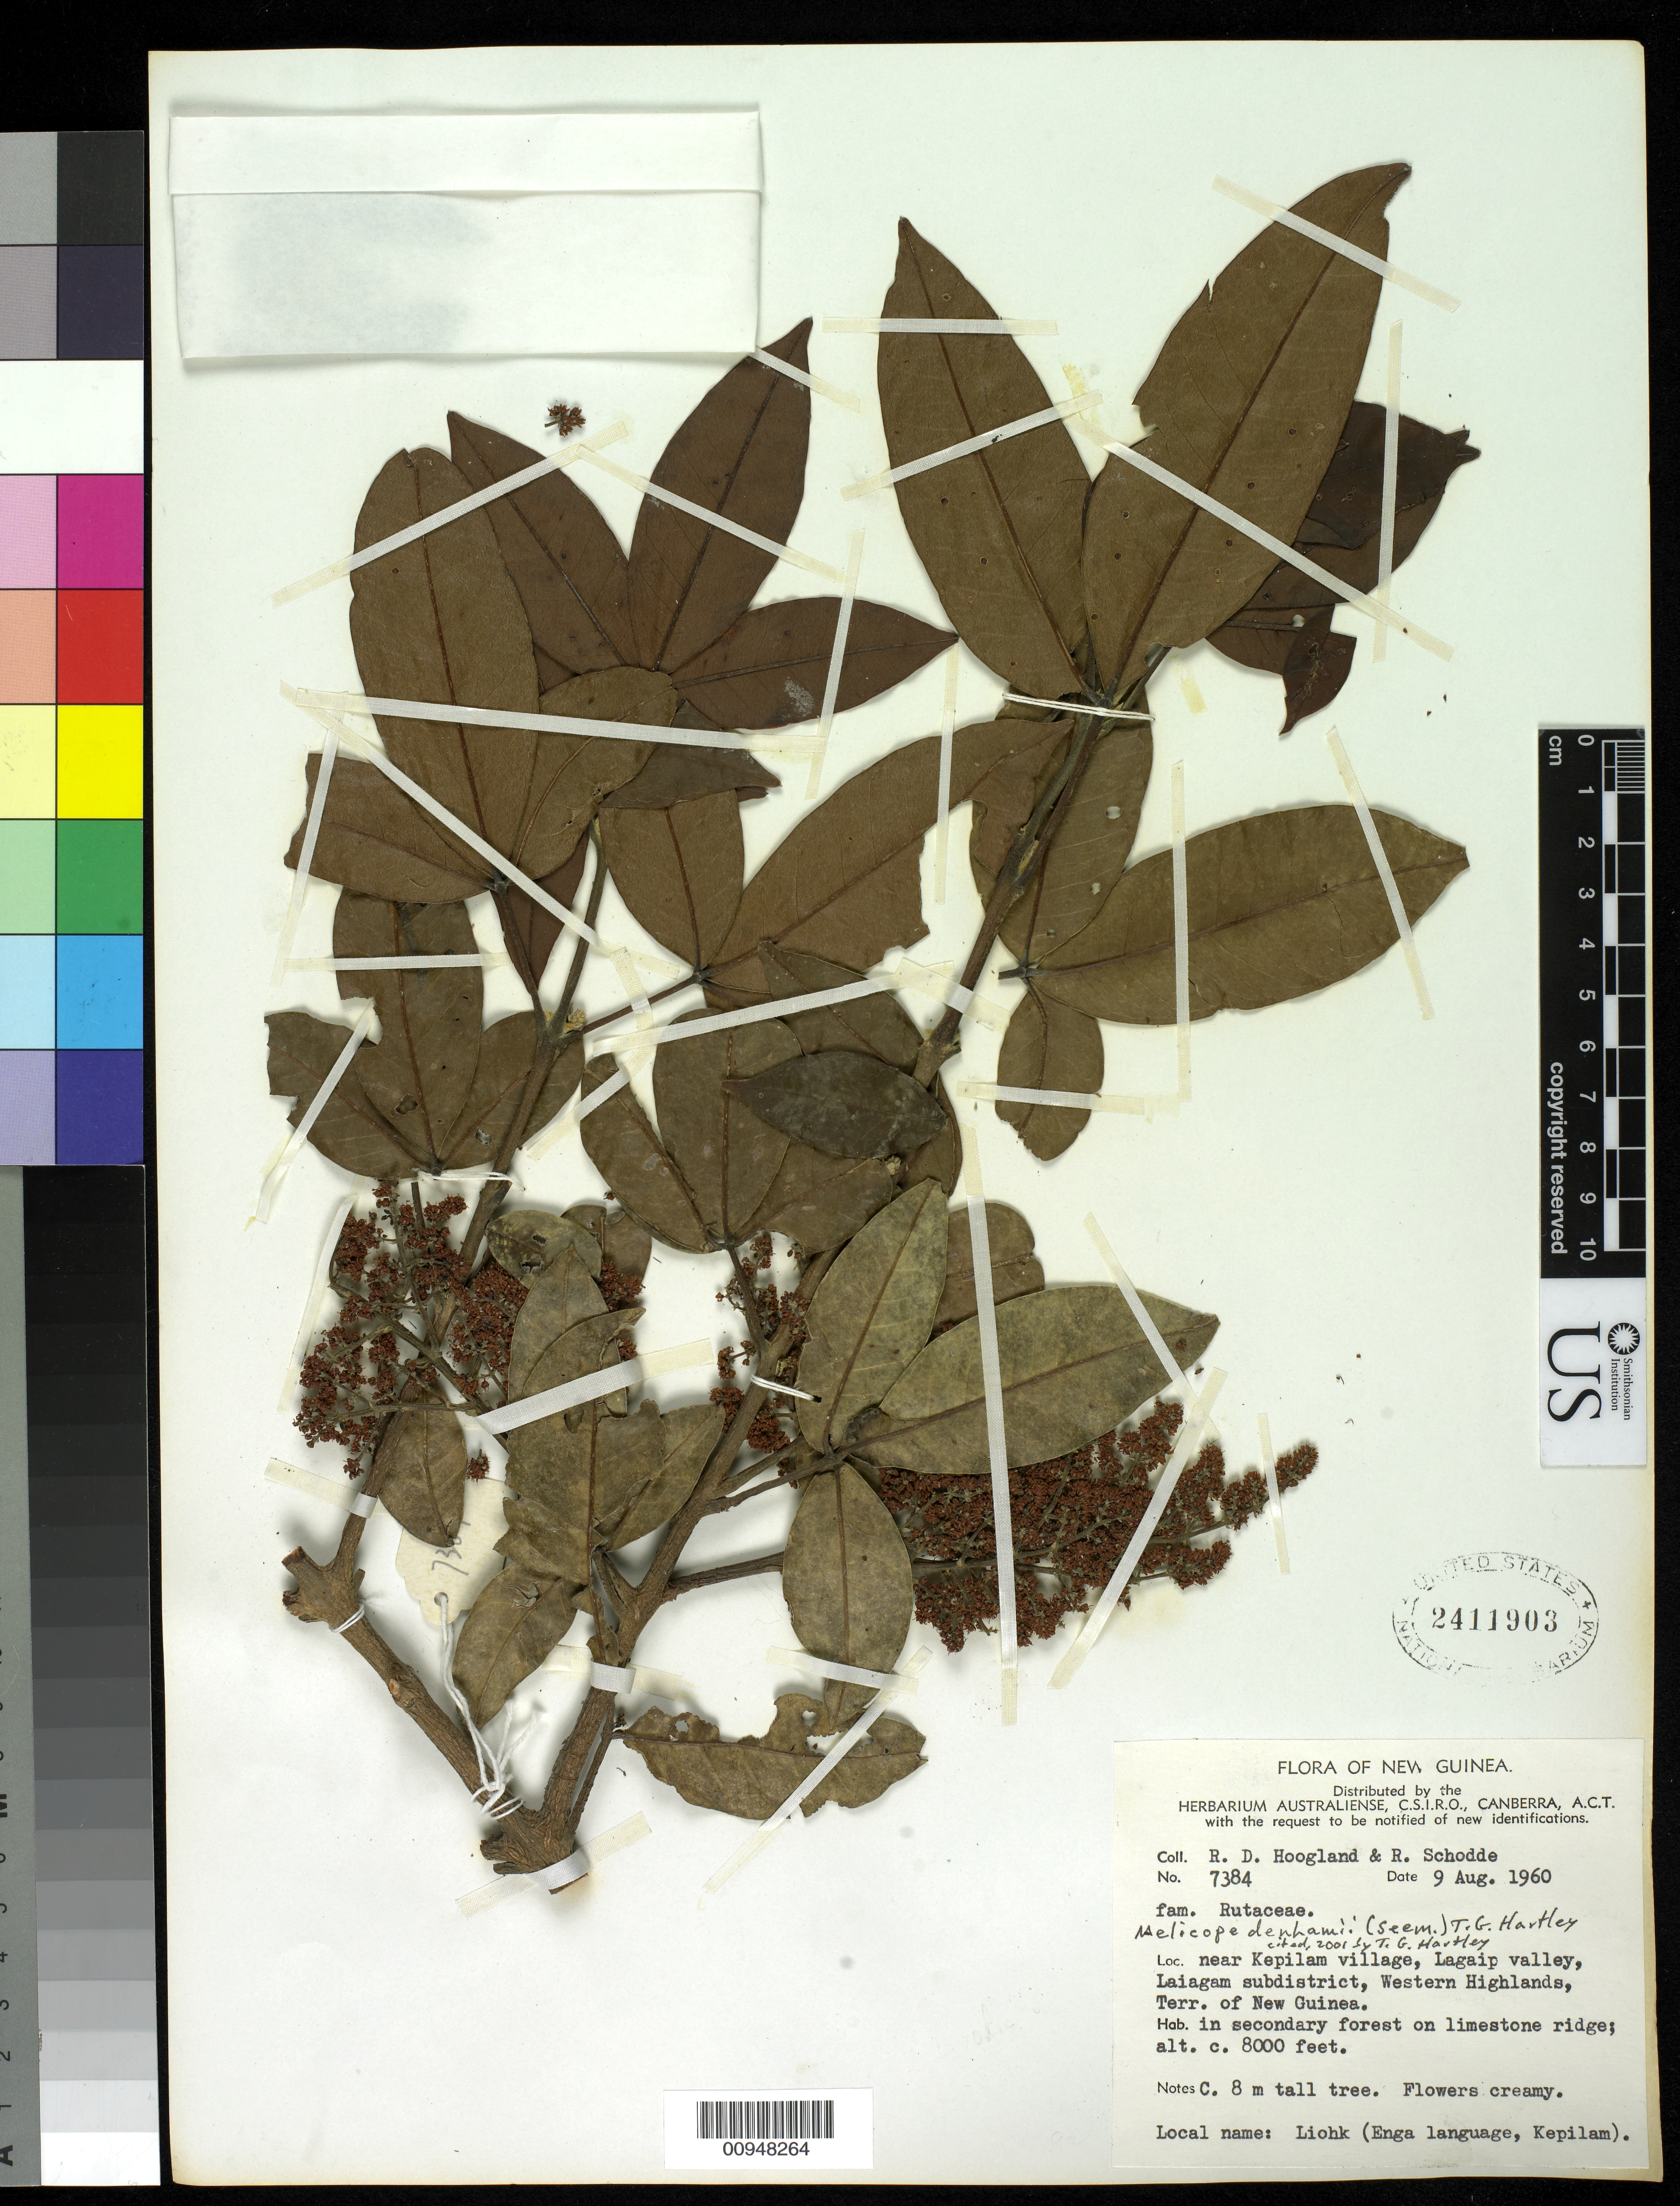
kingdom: Plantae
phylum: Tracheophyta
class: Magnoliopsida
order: Sapindales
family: Rutaceae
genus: Melicope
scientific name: Melicope denhamii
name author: (Seem.) T.G. Hartley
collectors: R. D. Hoogland & R. Schodde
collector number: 7384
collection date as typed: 09 Aug 1960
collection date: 1960-08-09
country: Papua New Guinea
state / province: Enga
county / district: Laiagam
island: New Guinea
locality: Near Kepilam village, Lagaip Valley.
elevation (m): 2438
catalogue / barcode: US 2411903